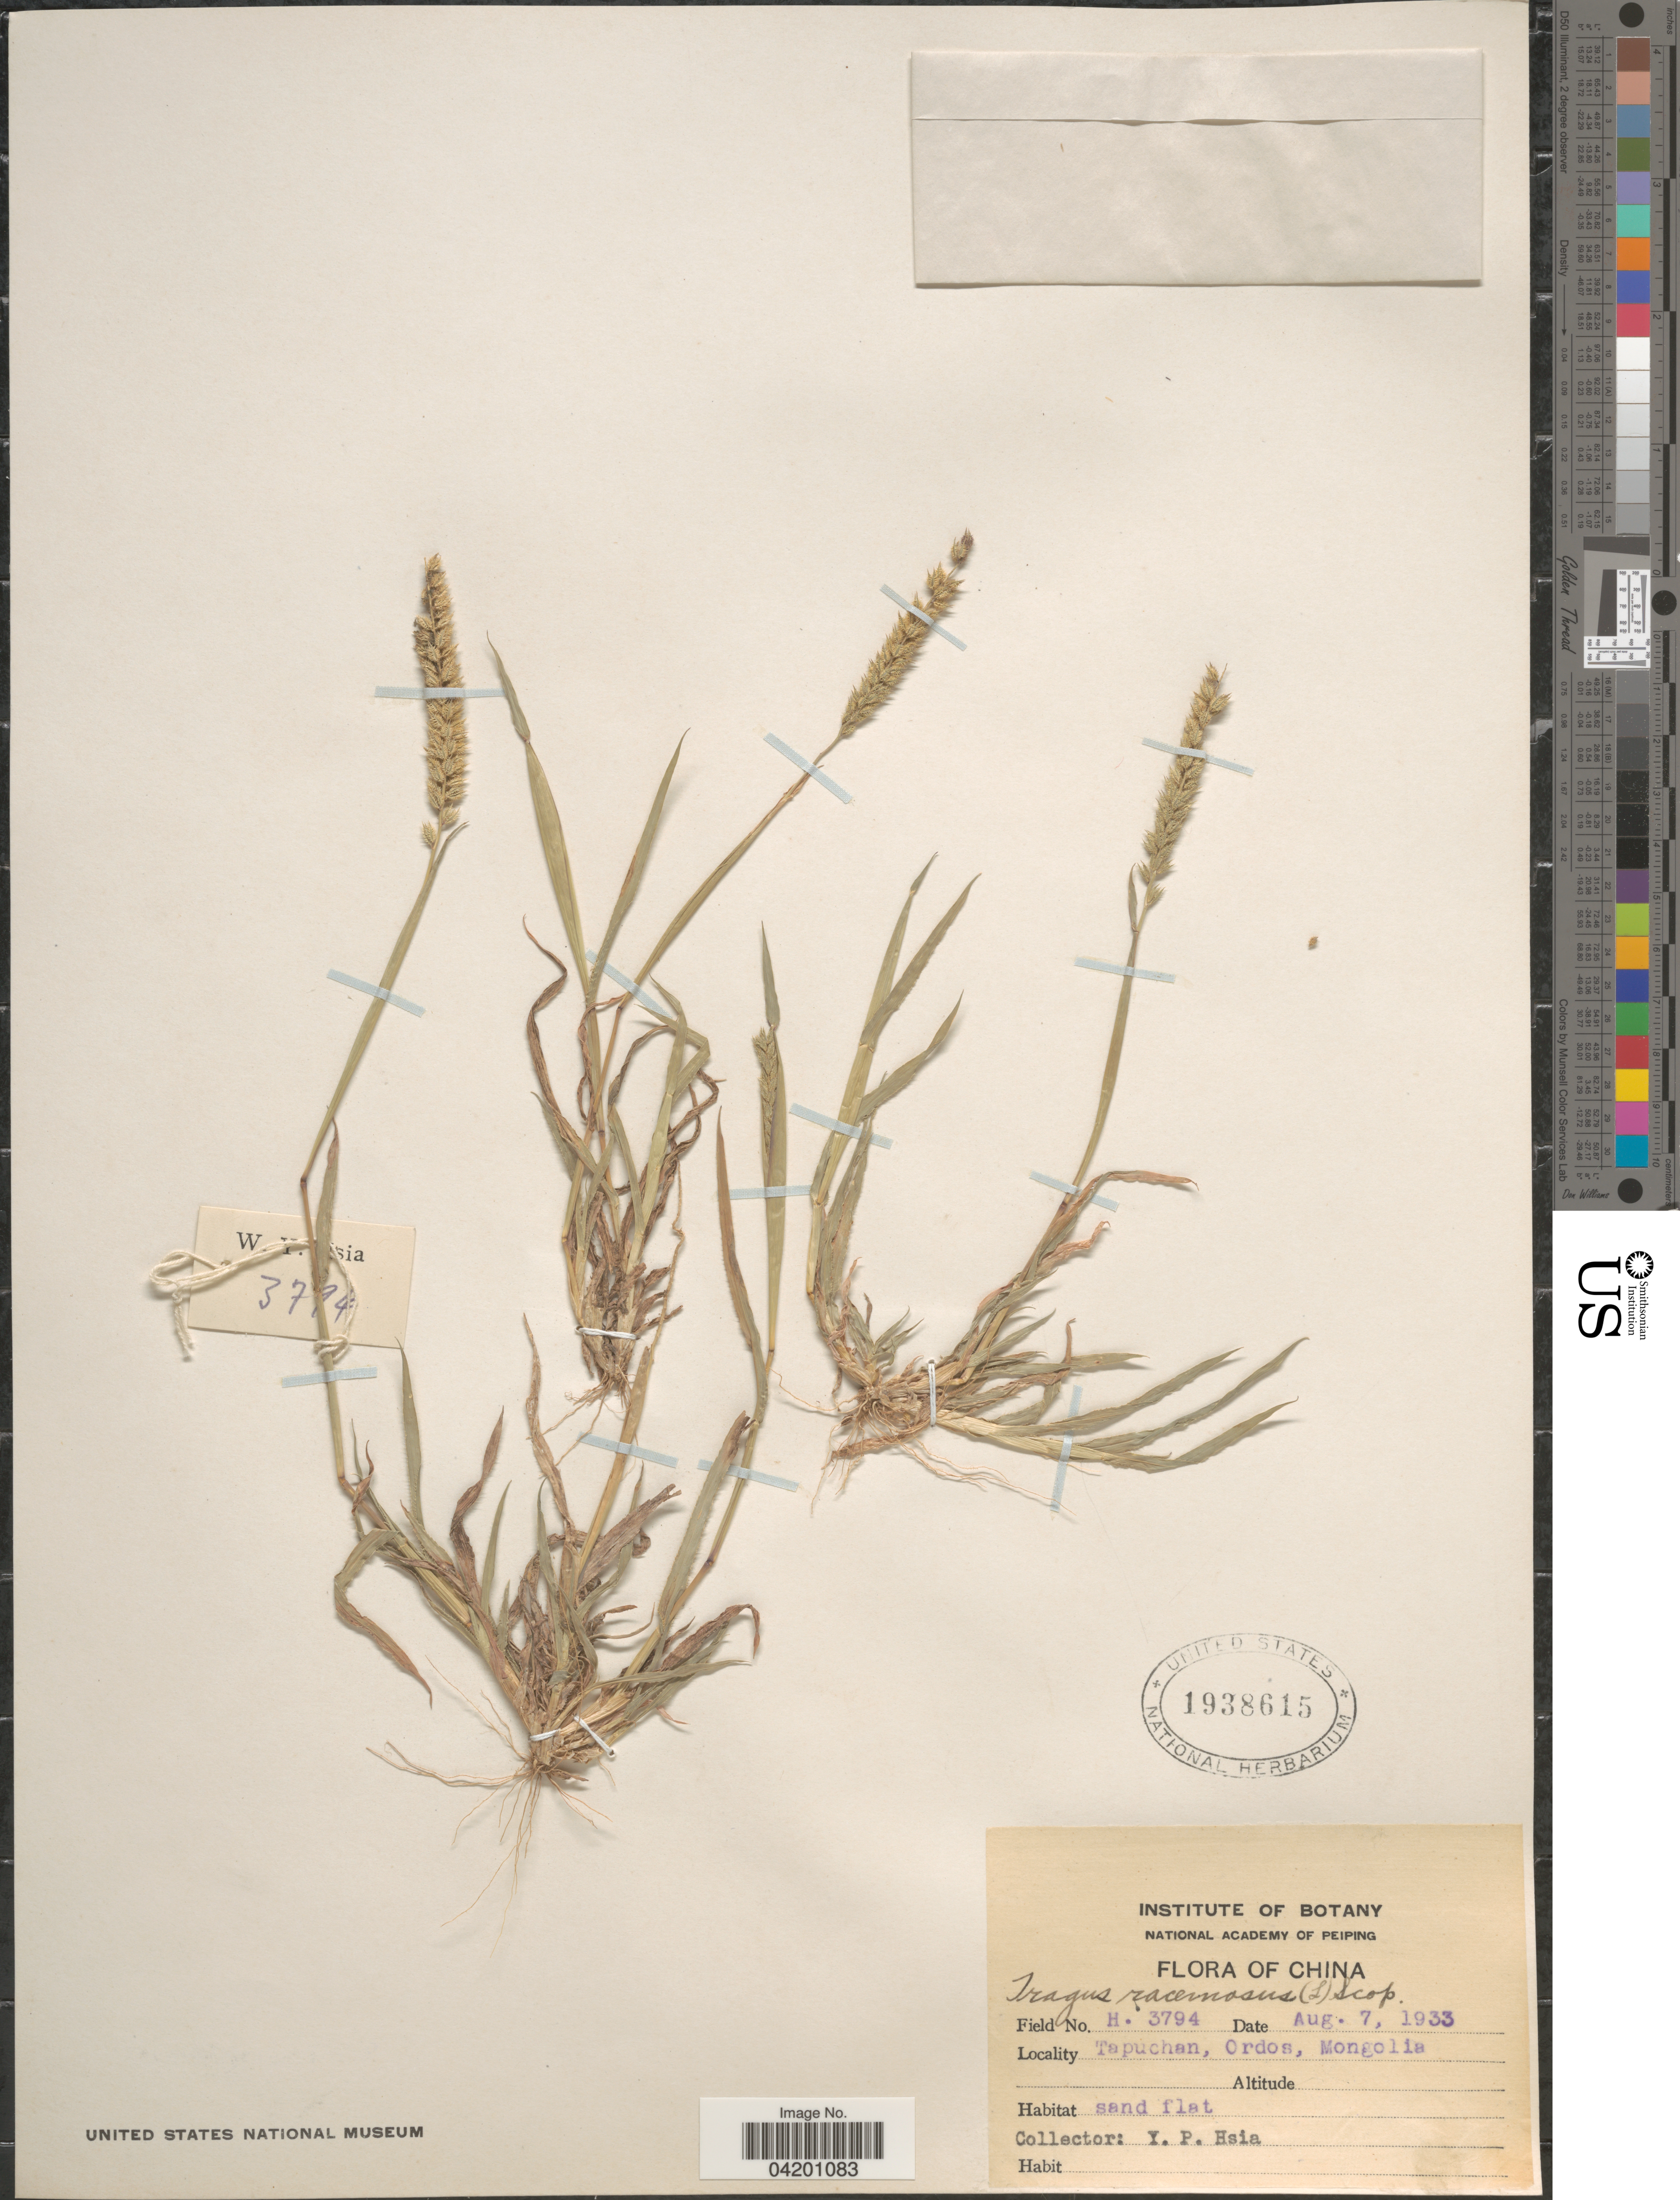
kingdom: Plantae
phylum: Tracheophyta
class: Liliopsida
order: Poales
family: Poaceae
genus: Tragus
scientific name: Tragus racemosus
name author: (L.) All.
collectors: Y. Hsia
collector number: H. 3794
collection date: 1933-08-07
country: China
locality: Tapuchan, Ordos, Mongolia.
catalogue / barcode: US 1938615